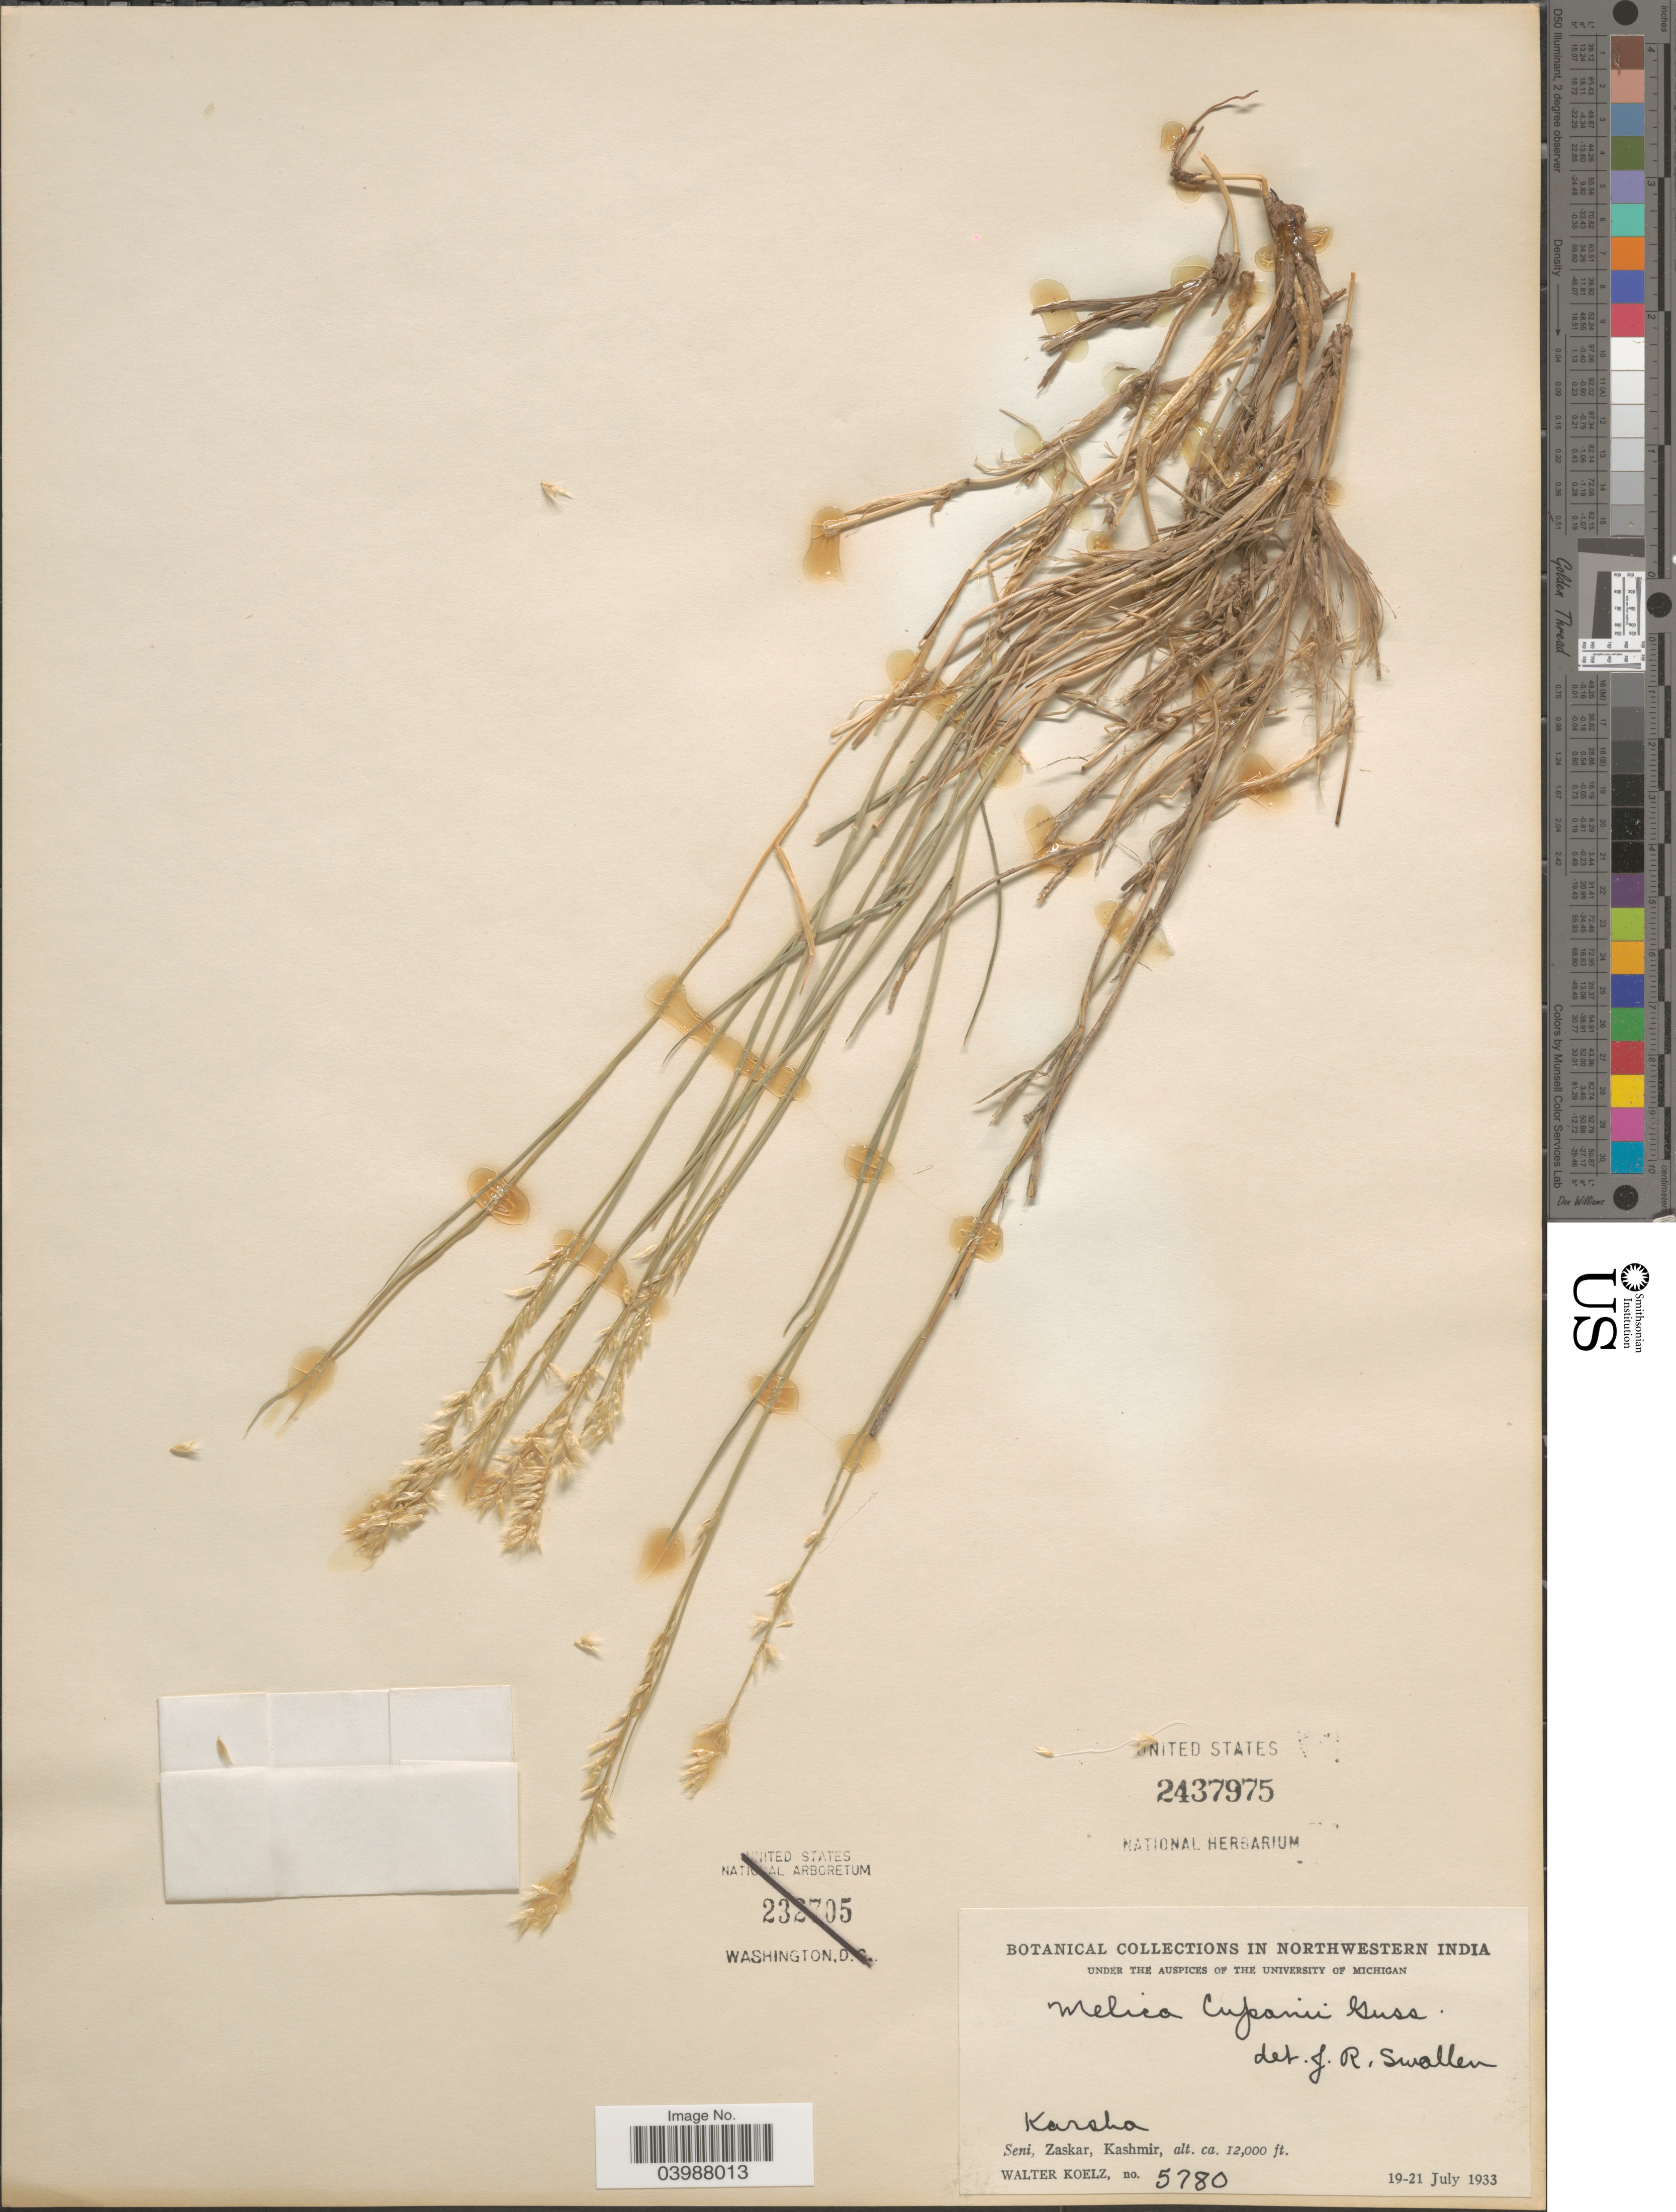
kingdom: Plantae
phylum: Tracheophyta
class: Liliopsida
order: Poales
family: Poaceae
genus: Melica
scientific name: Melica cupani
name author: Gussone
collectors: W. N. Koelz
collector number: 5780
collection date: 1933-07-19/1933-07-21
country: India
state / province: Ladakh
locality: Northwestern India. Karsha. Seni, Zaskar, Kashmir.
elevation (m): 3658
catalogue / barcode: US 2437975